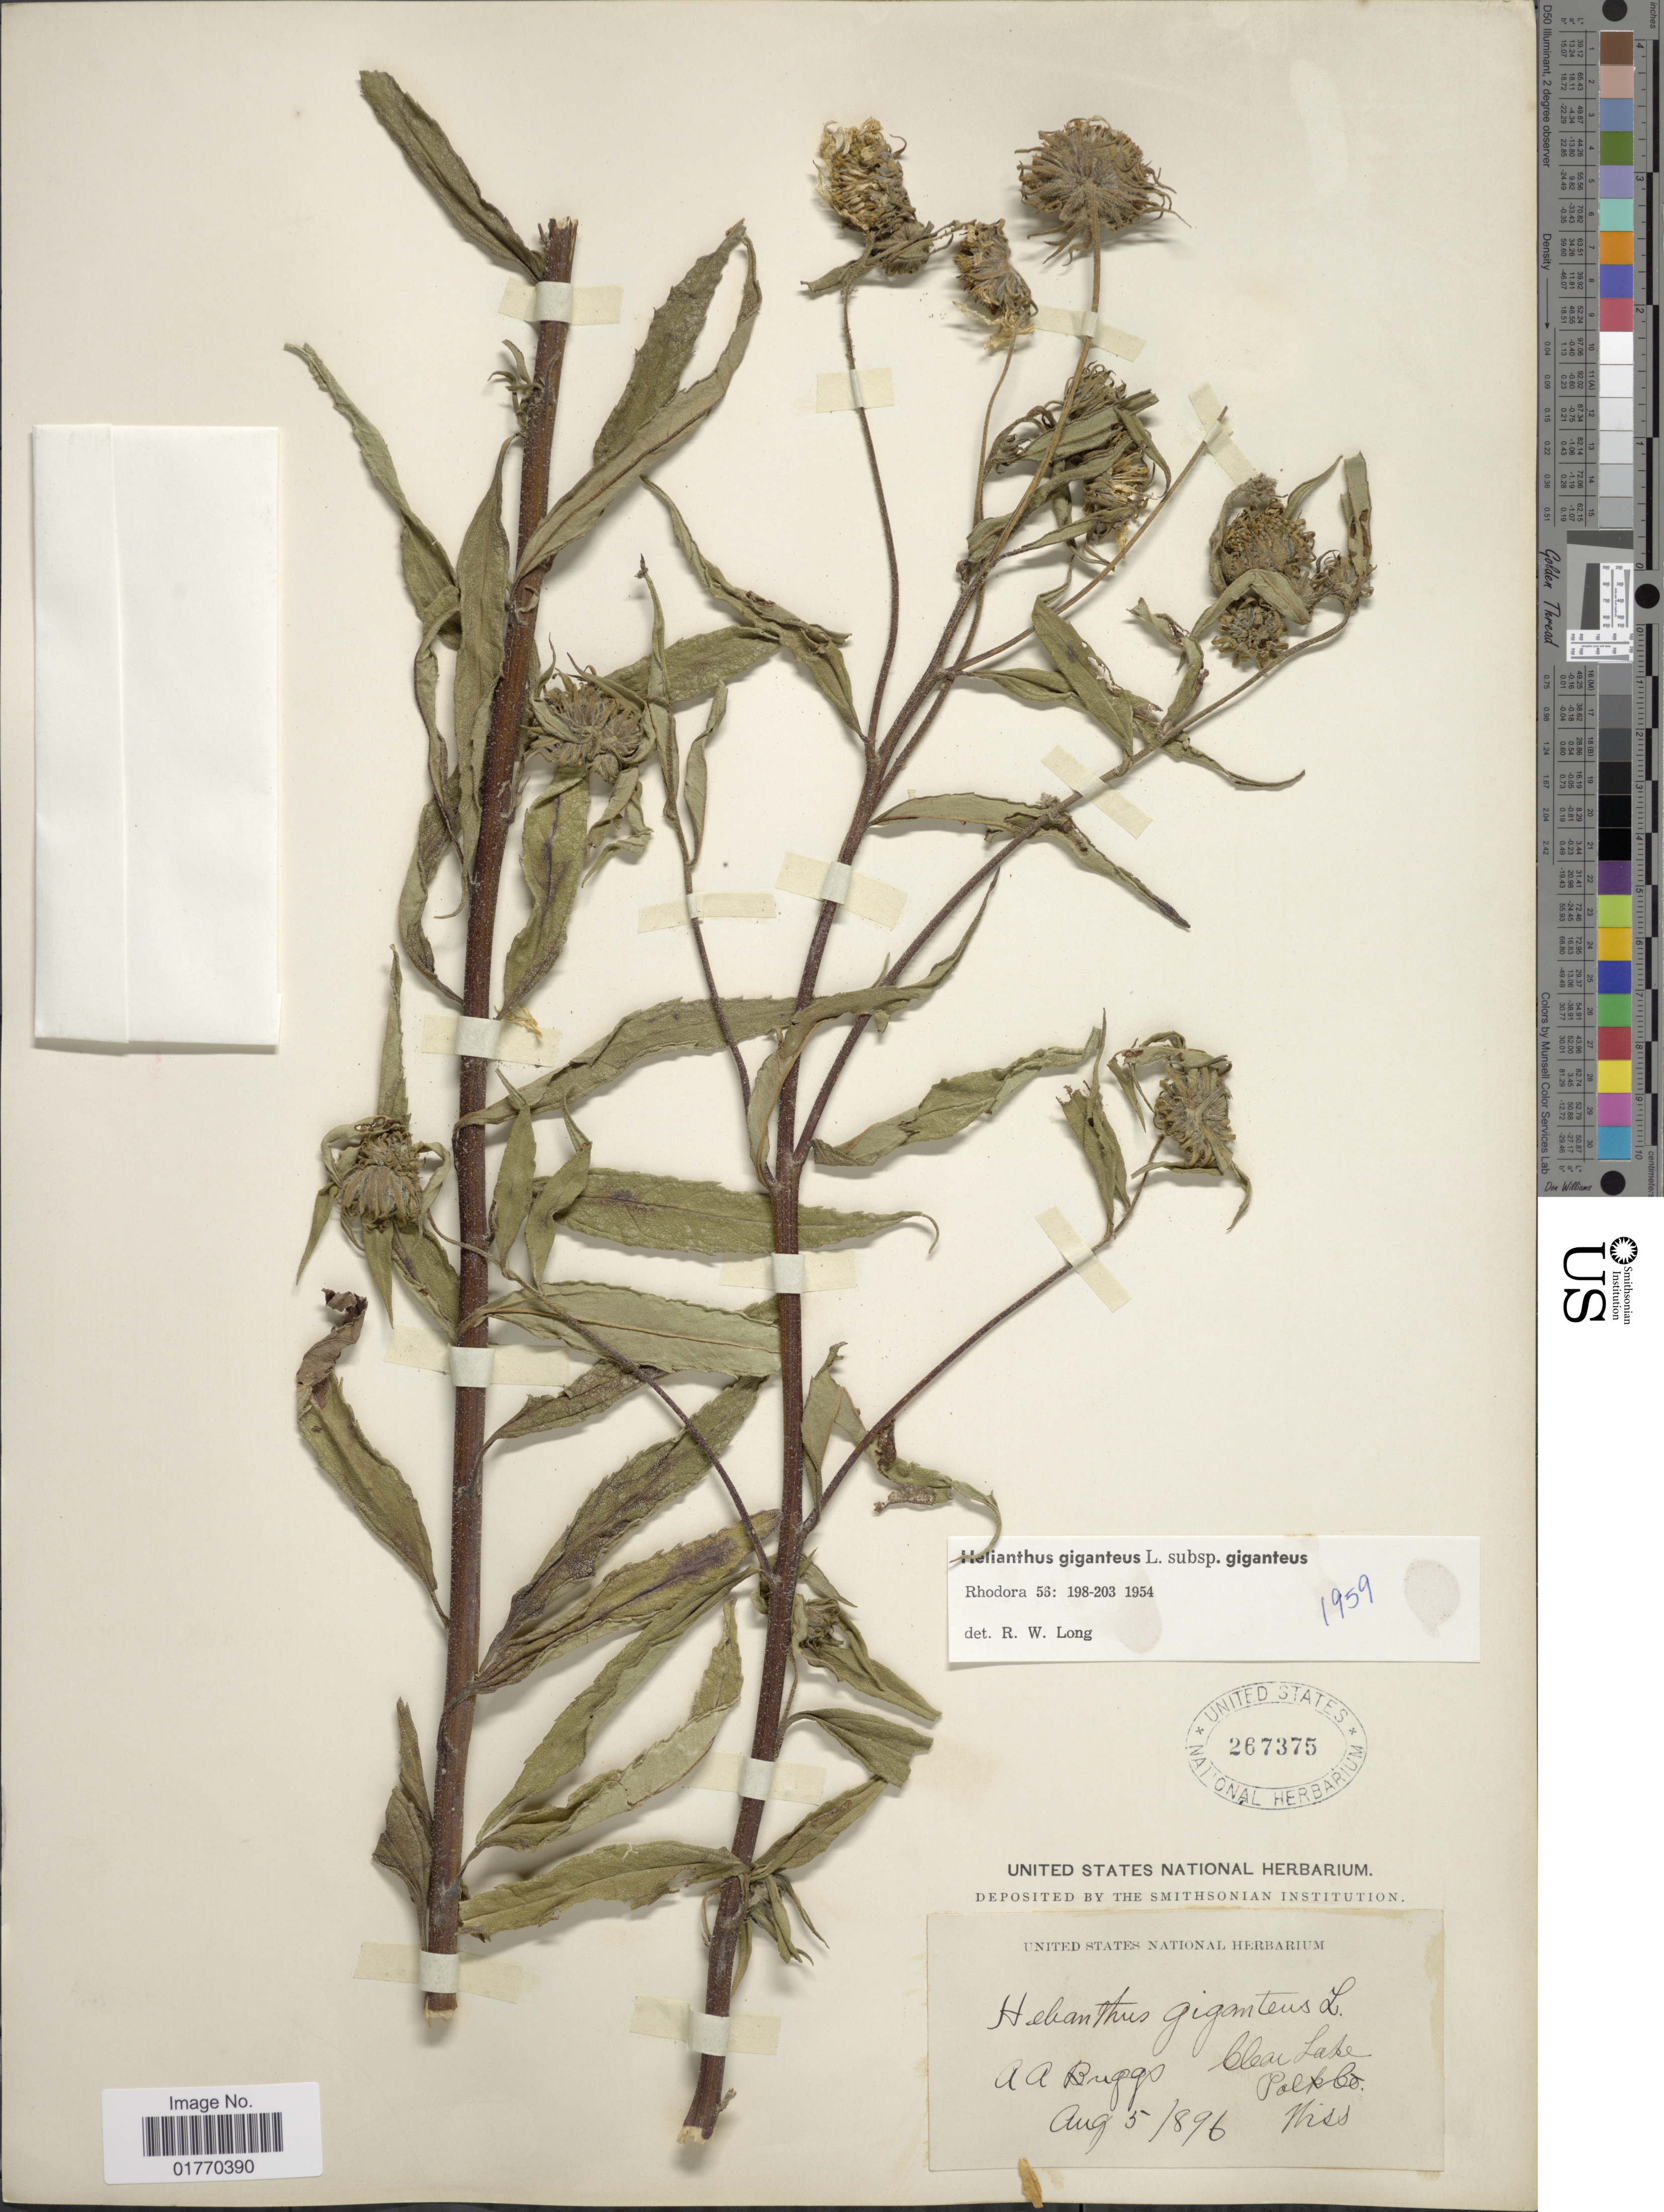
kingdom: Plantae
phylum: Tracheophyta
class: Magnoliopsida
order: Asterales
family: Asteraceae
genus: Helianthus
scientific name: Helianthus giganteus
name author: L.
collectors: A. Buggs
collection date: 1896-08-05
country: United States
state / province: Mississippi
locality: Clear Lake, Polk Co.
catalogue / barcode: US 267375